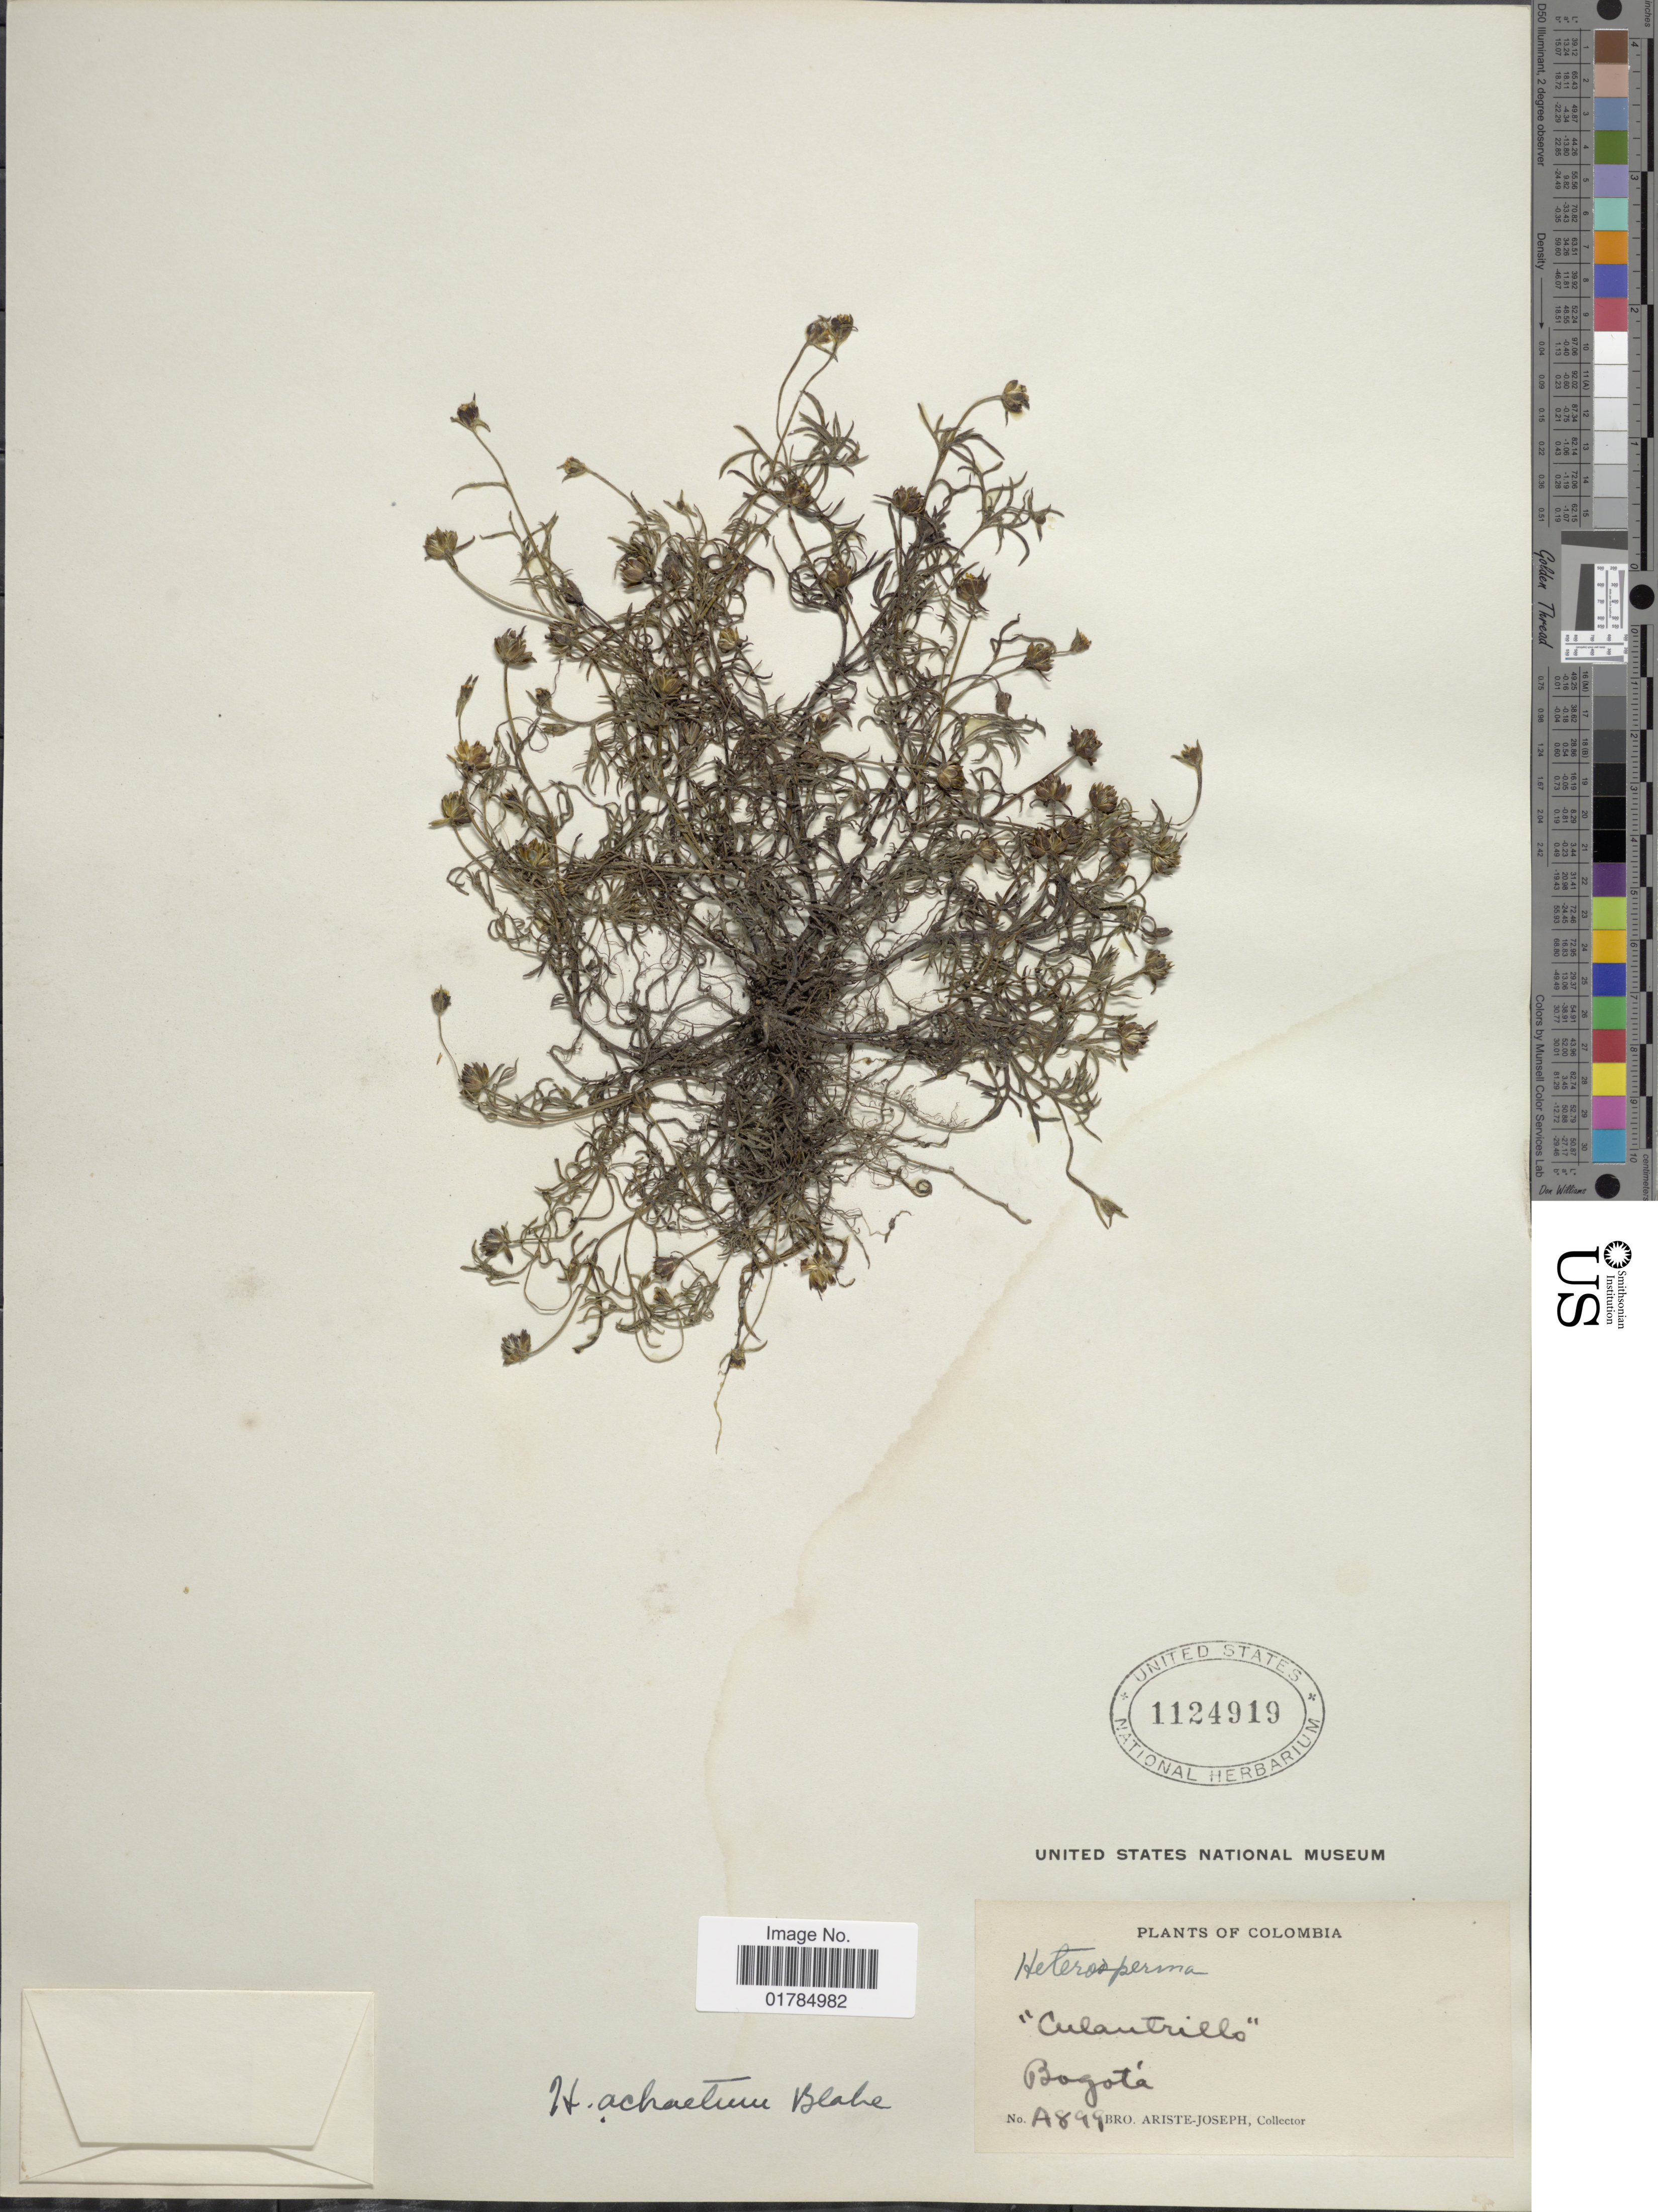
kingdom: Plantae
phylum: Tracheophyta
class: Magnoliopsida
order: Asterales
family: Asteraceae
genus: Heterosperma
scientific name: Heterosperma achaetum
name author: S.F. Blake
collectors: Bro. Ariste-Joseph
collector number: A899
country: Colombia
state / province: Bogota D.C.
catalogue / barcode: US 1124919